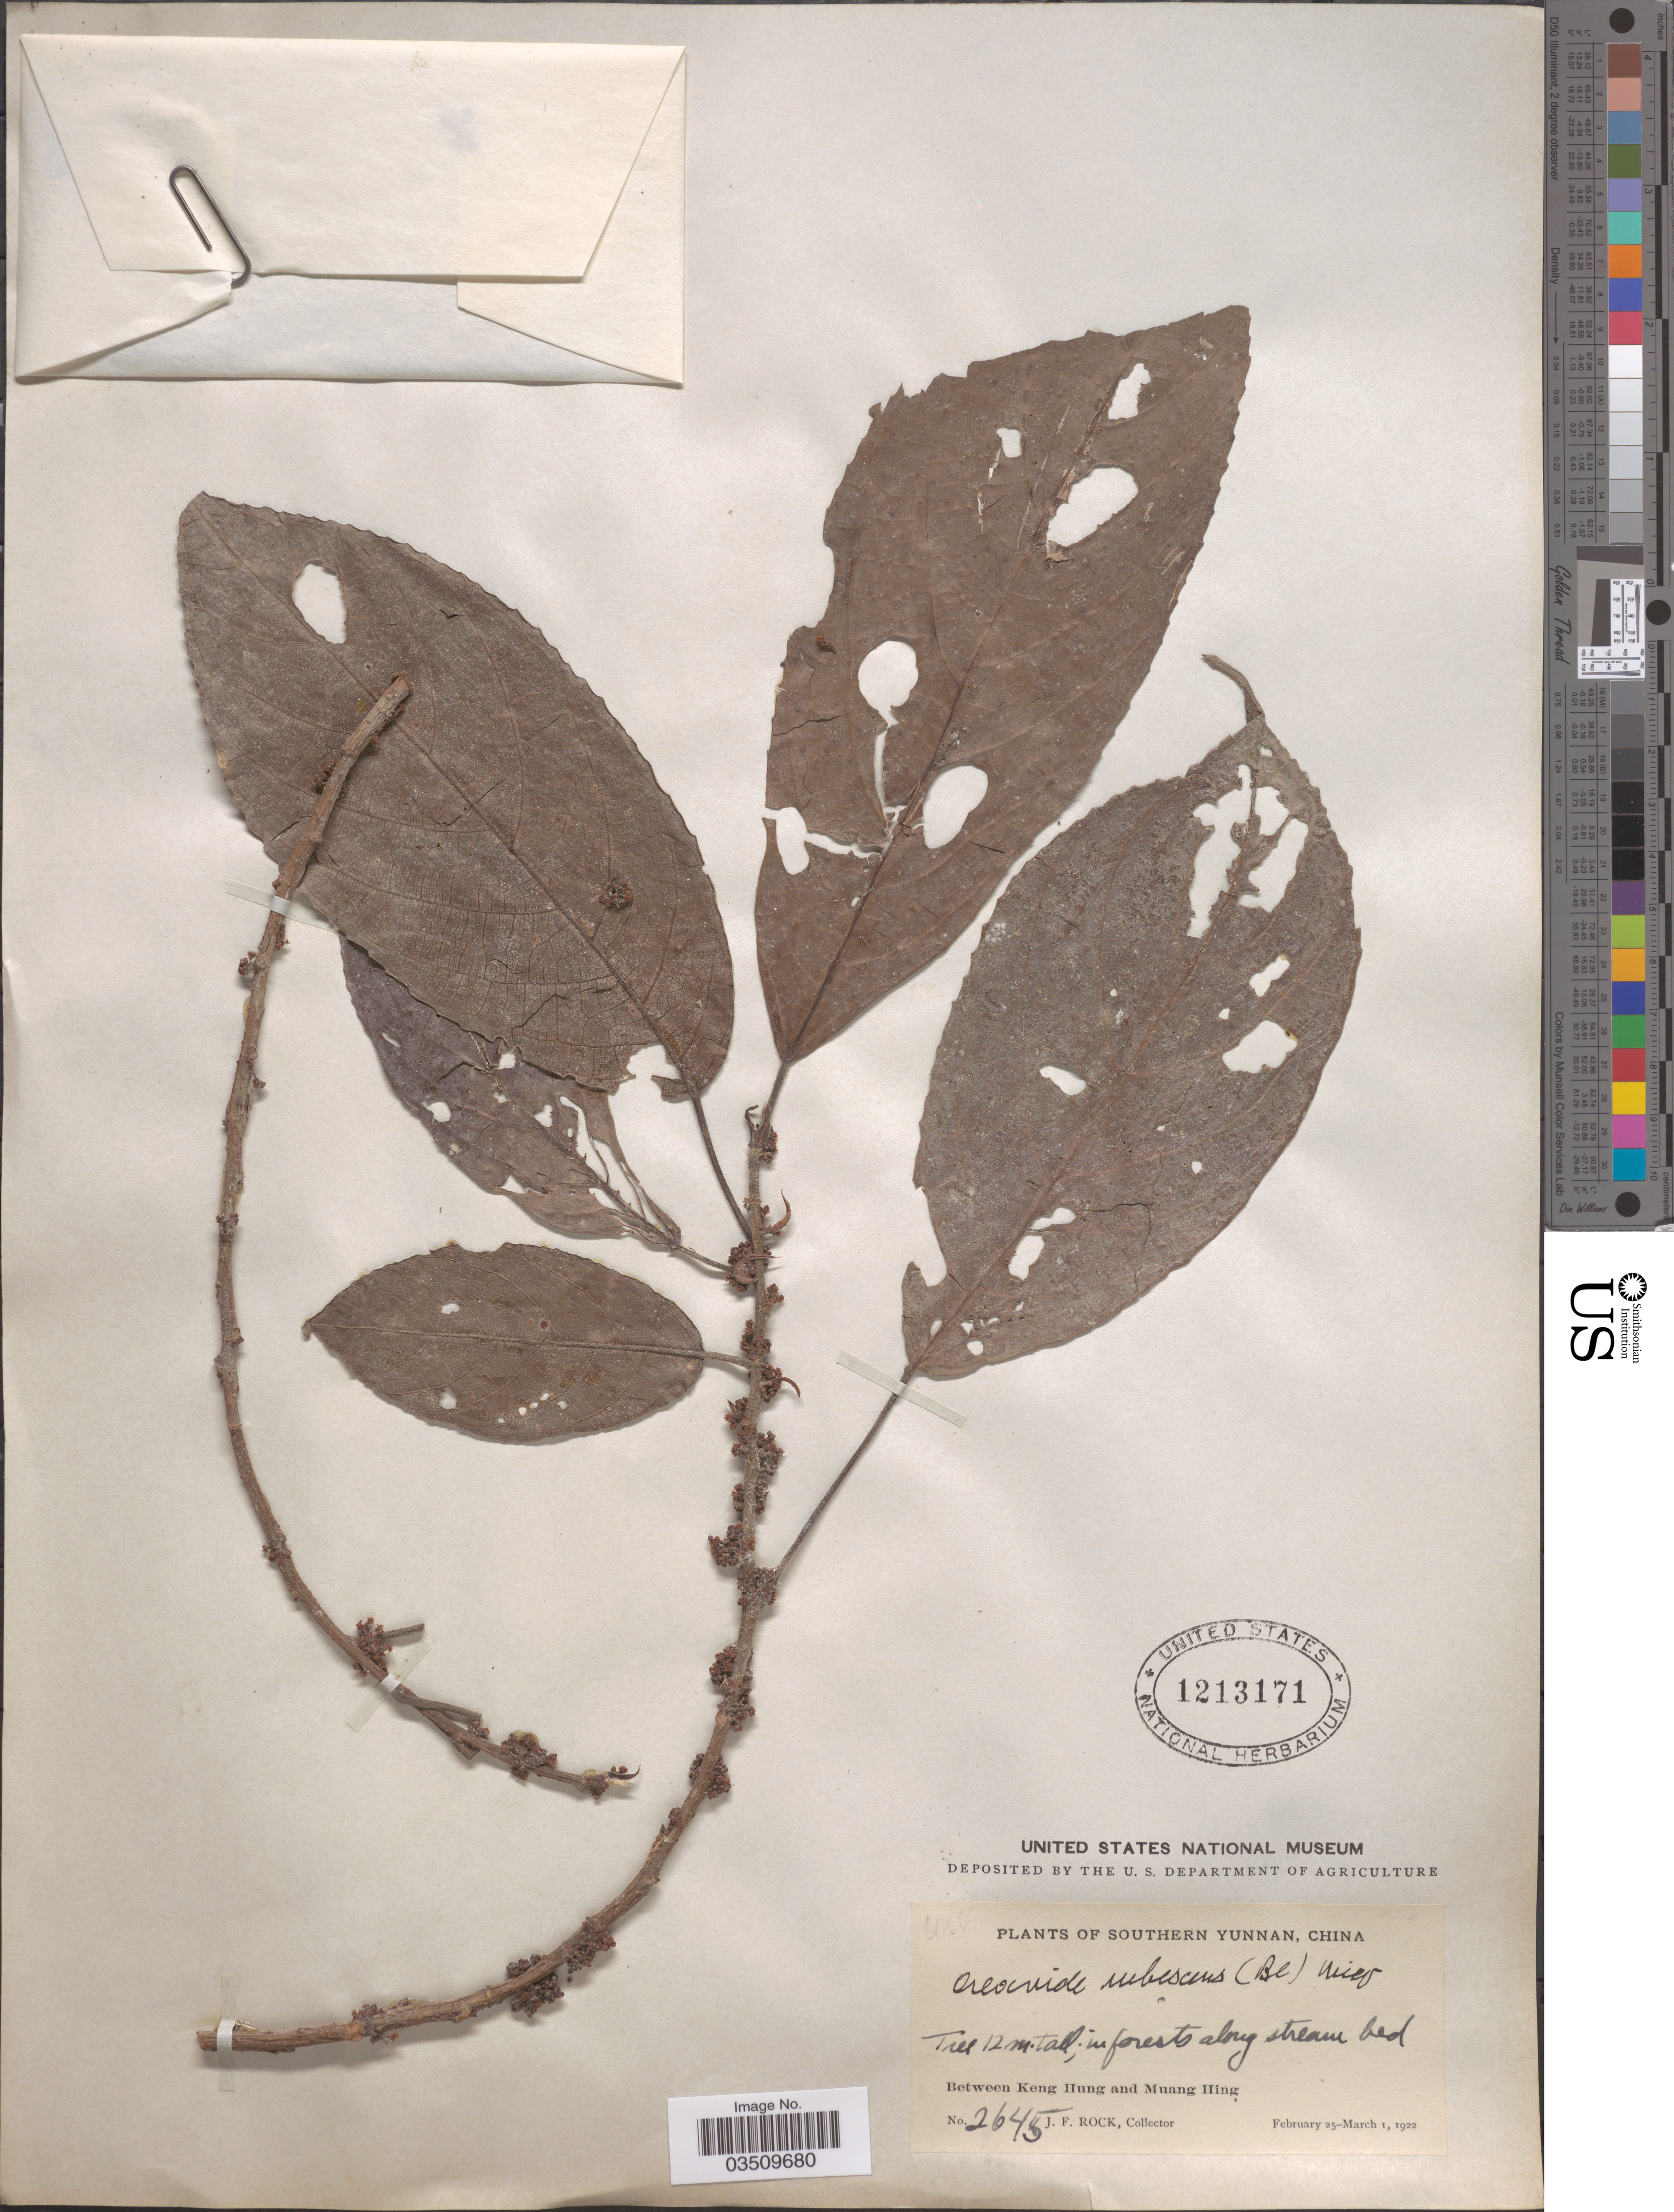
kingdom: Plantae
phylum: Tracheophyta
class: Magnoliopsida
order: Rosales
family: Urticaceae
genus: Oreocnide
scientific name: Oreocnide rubescens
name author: (Blume) Miq.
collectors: J. Rock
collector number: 2645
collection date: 1922-02-25/1922-03-01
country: China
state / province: Yunnan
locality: Southern Yunnan. Between Keng Hung and Muang Hing.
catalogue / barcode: US 1213171